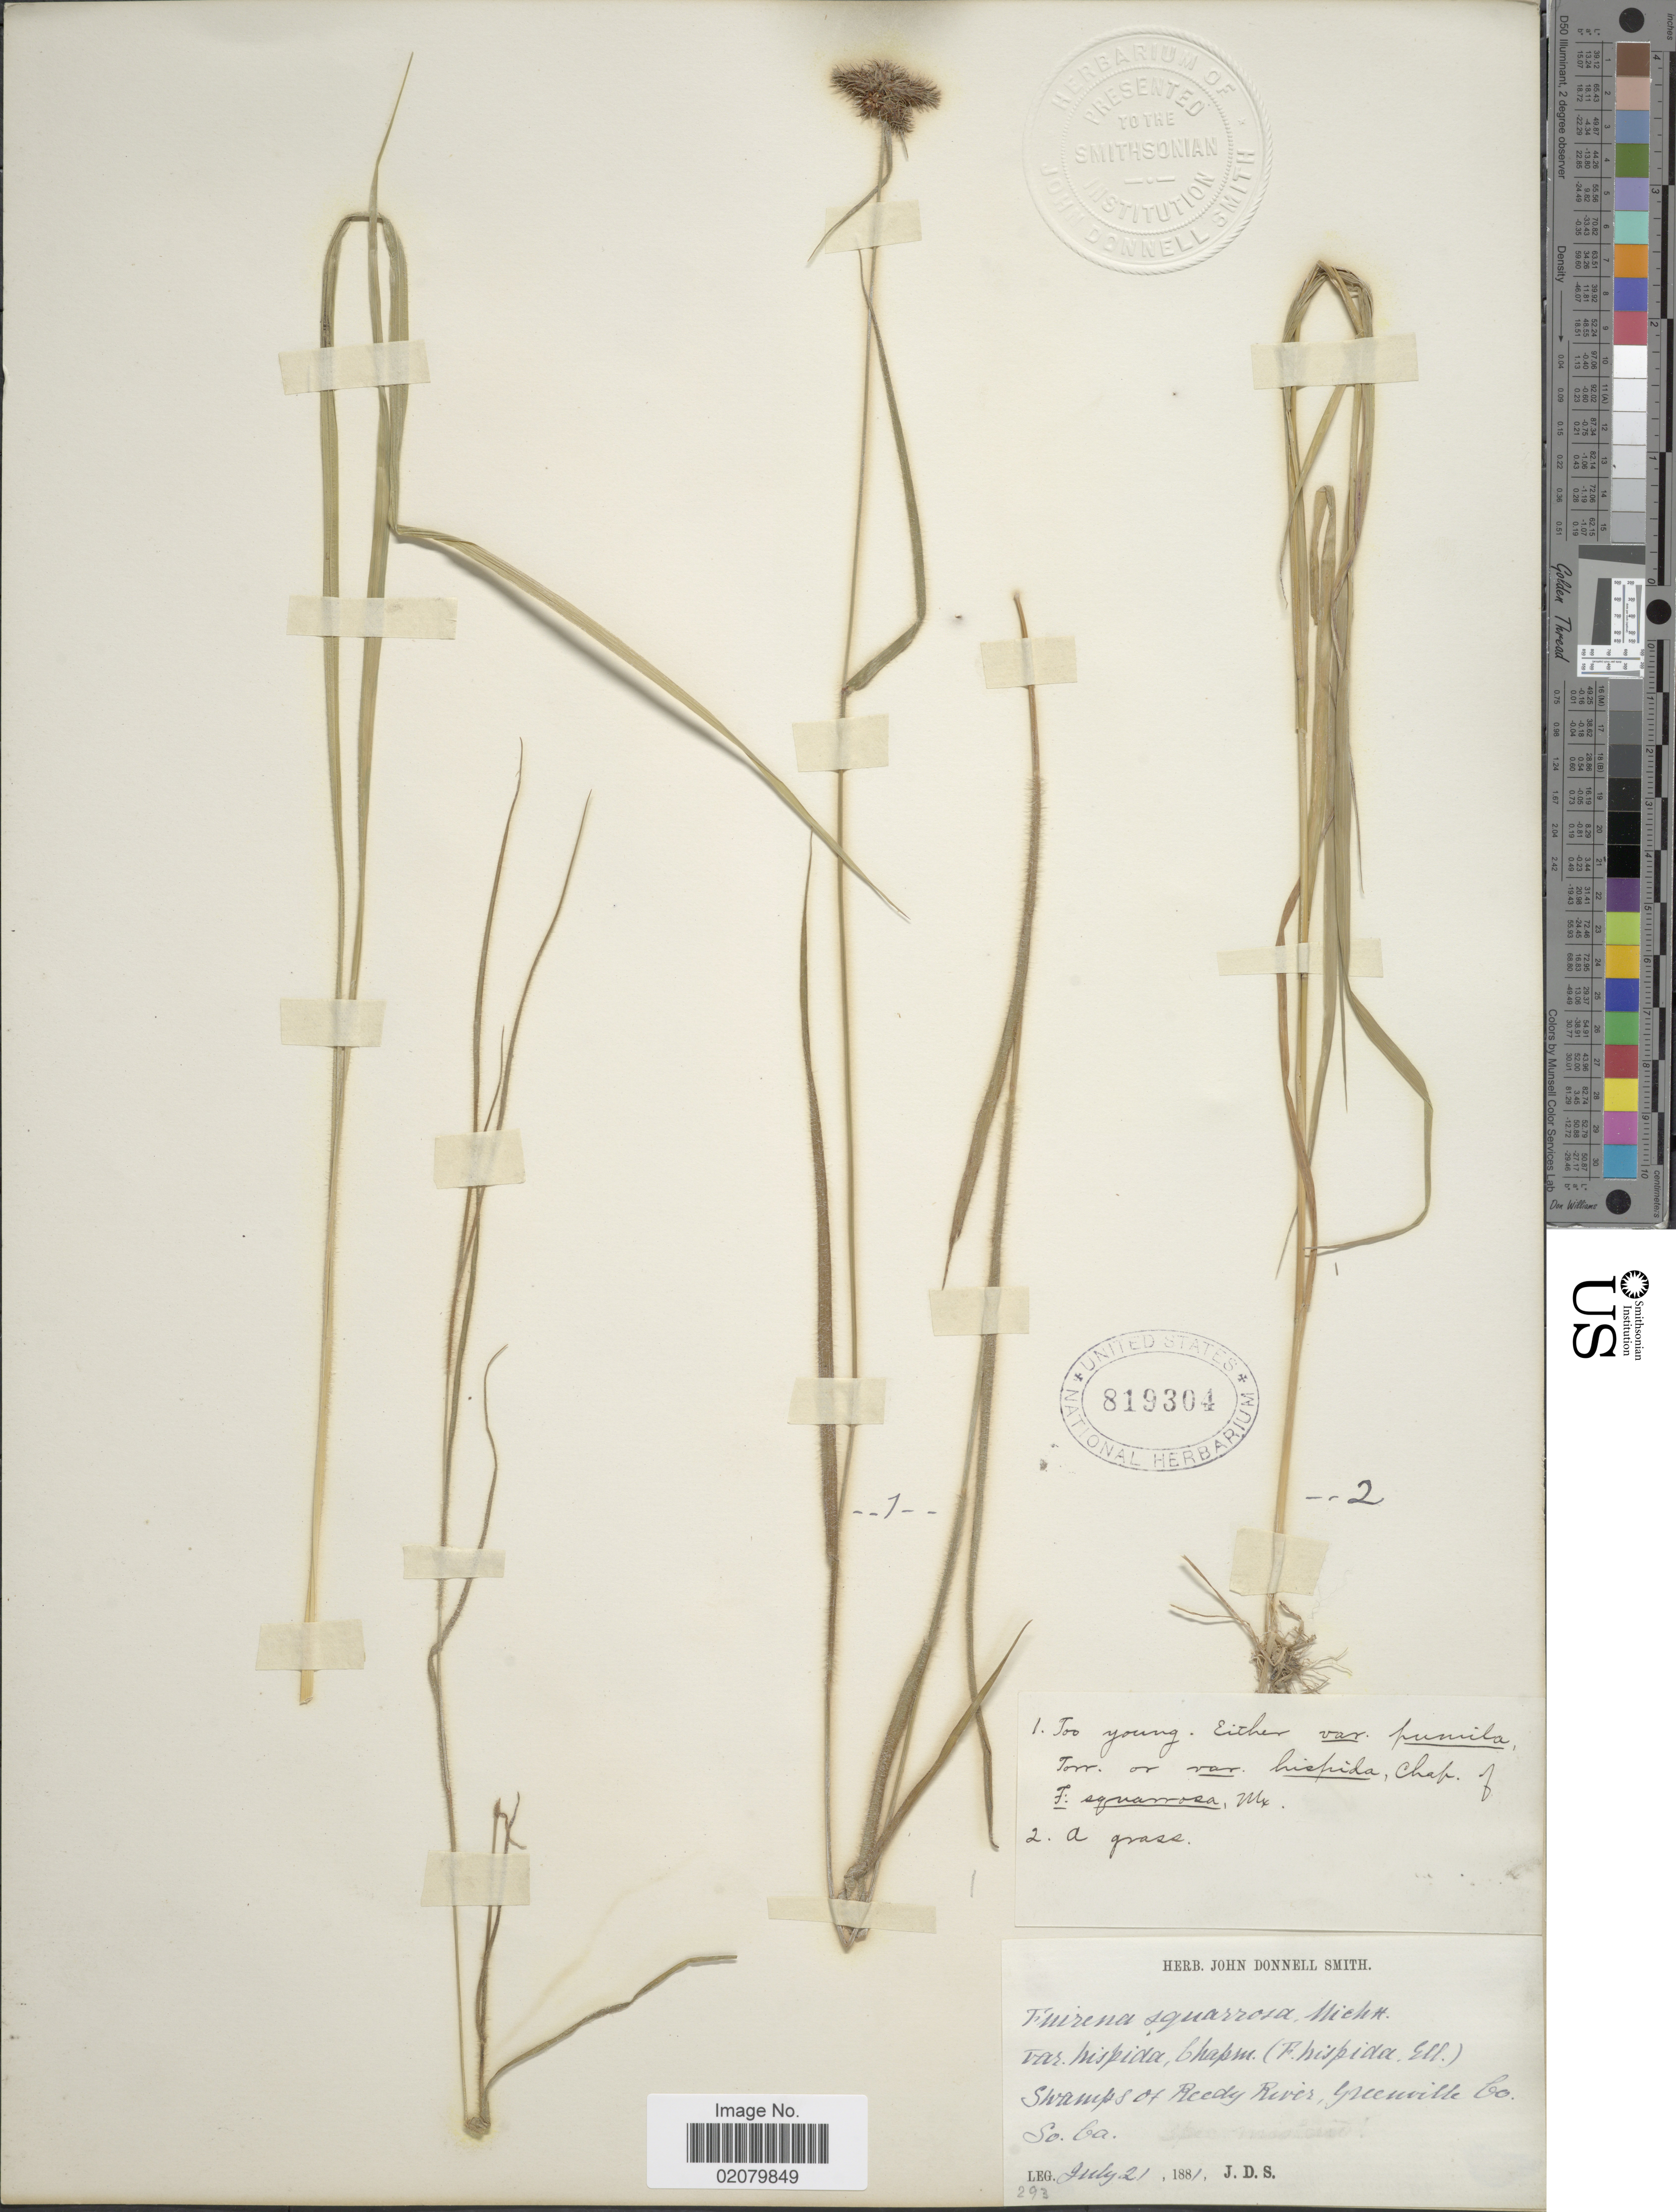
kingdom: Plantae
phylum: Tracheophyta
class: Liliopsida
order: Poales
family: Cyperaceae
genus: Fuirena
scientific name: Fuirena squarrosa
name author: Michx.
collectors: J. Donnell Smith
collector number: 293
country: United States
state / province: South Carolina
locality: Swamps of Reedy River, Greenville Co.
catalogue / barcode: US 819304